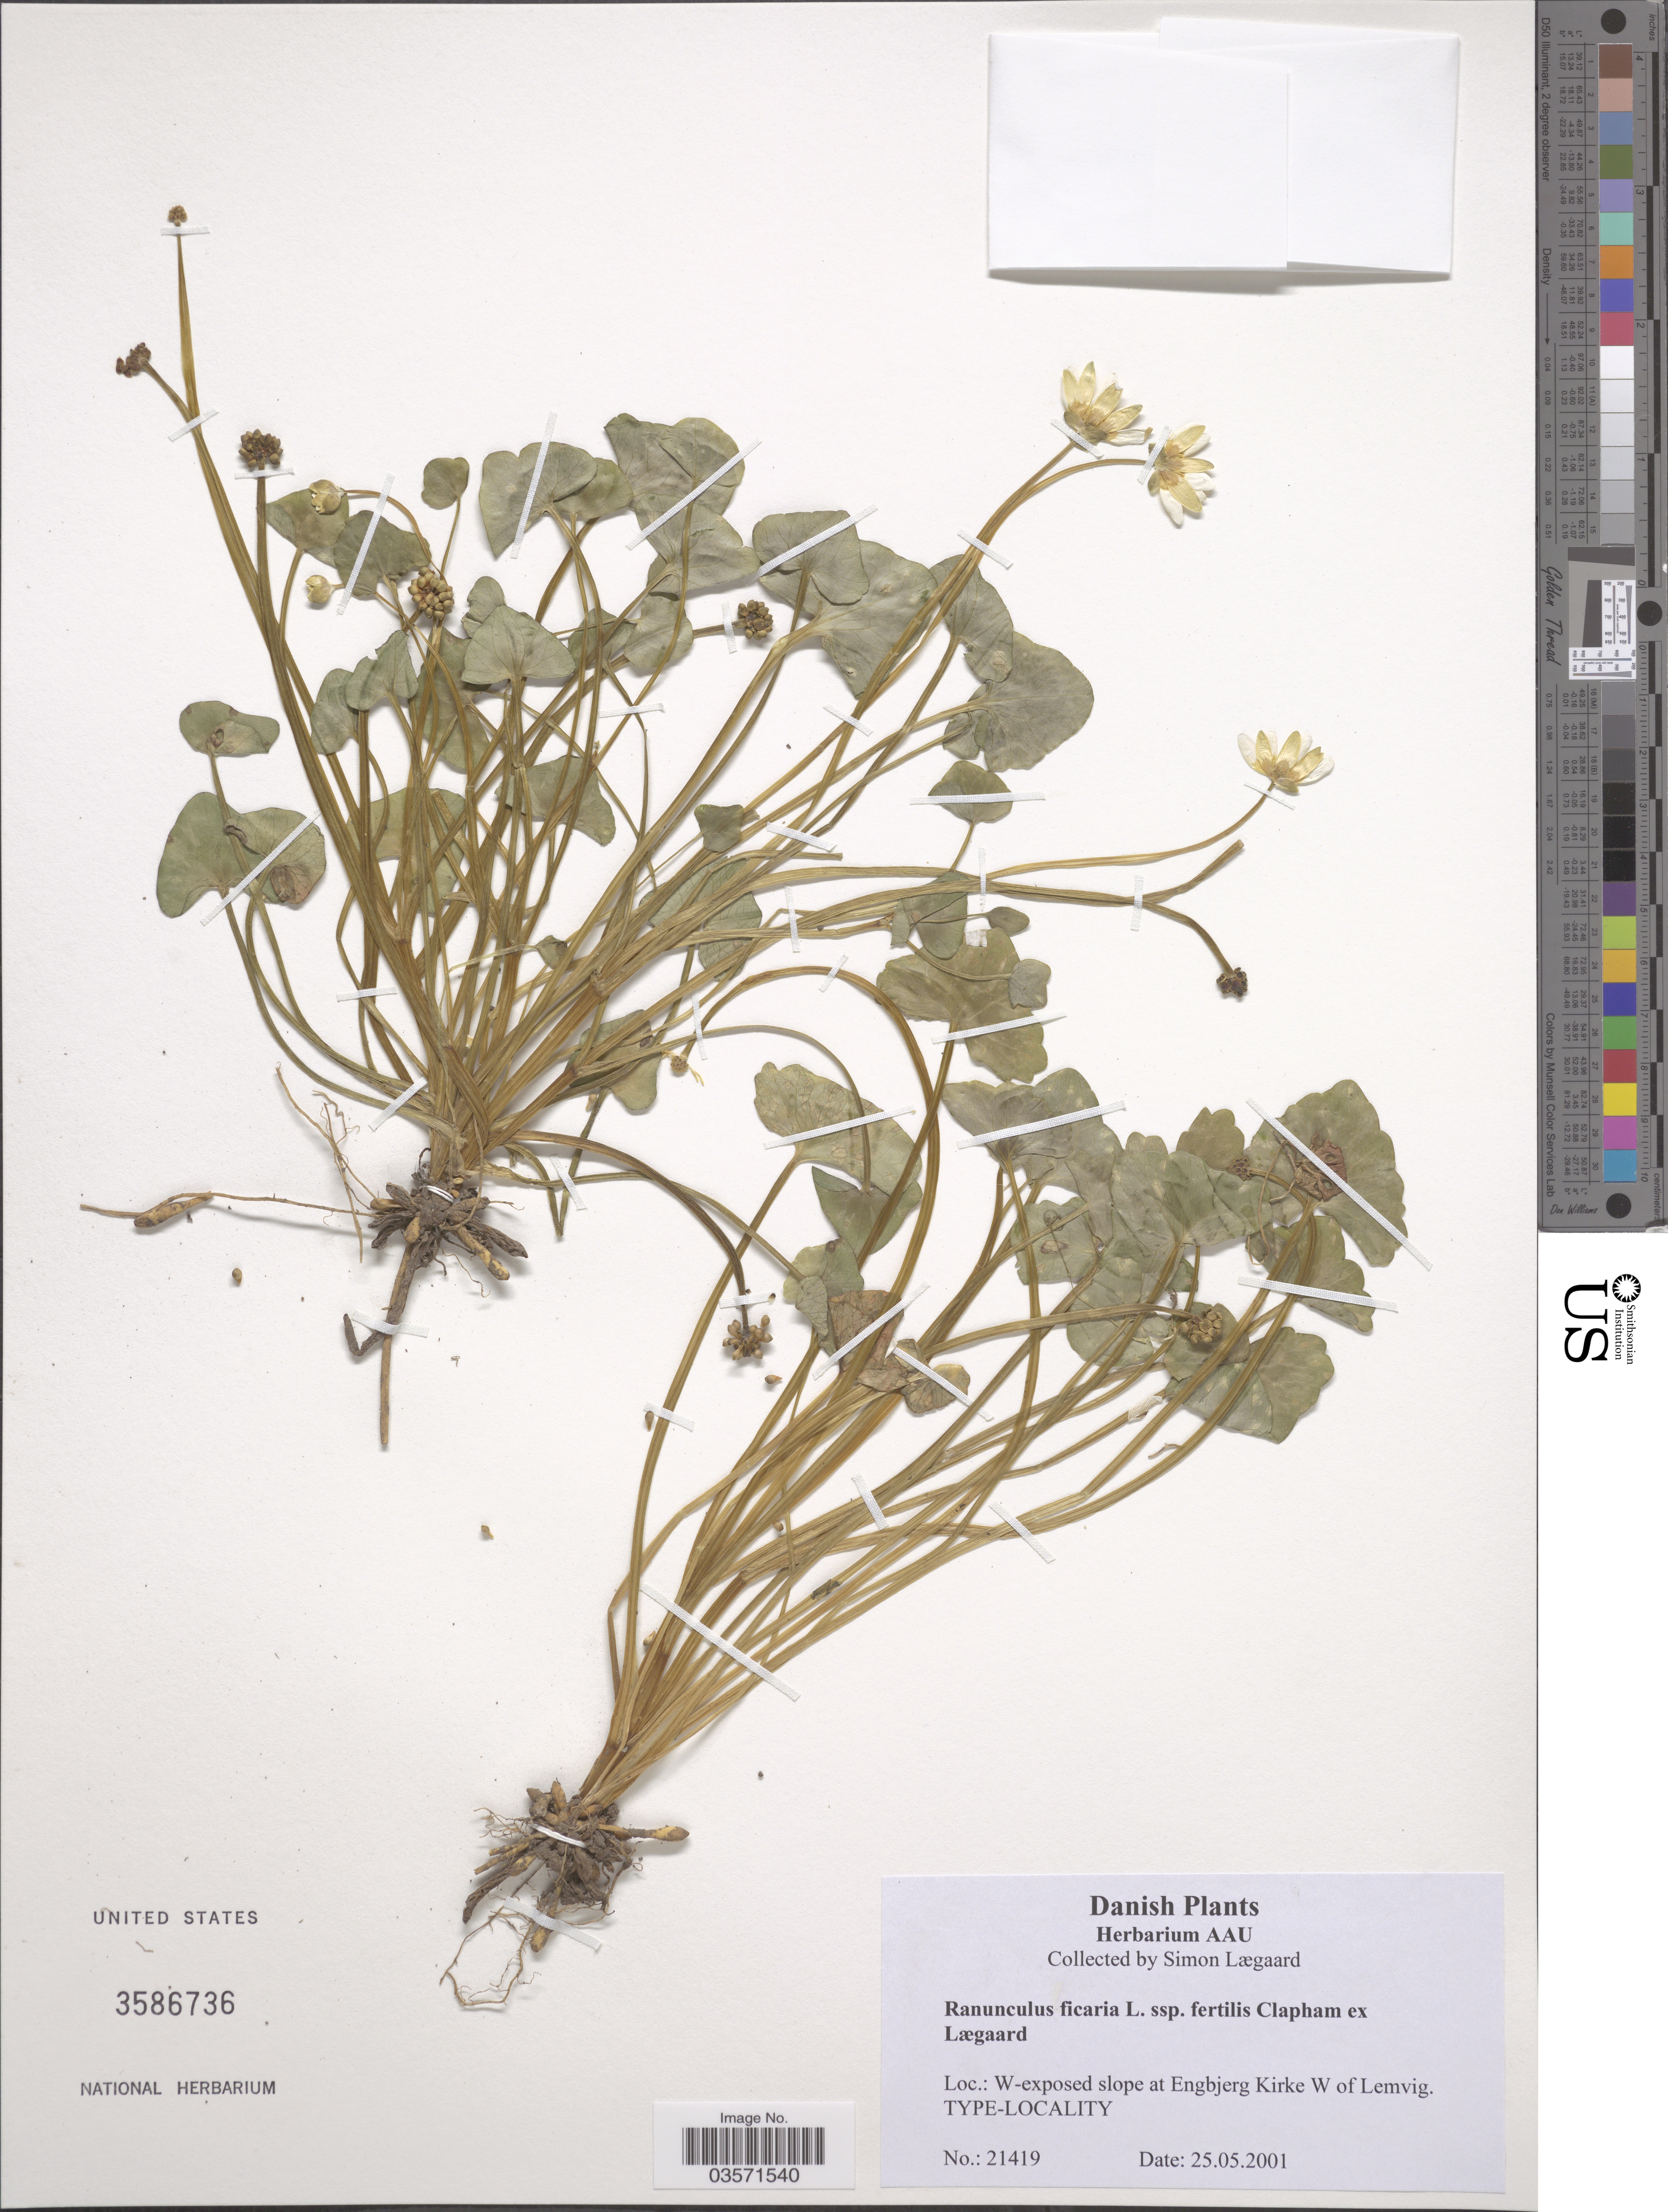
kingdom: Plantae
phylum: Tracheophyta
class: Magnoliopsida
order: Ranunculales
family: Ranunculaceae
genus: Ficaria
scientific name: Ficaria verna subsp. fertilis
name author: (A.R. Clapham ex Lægaard) Stace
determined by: Strong, M. T., (US), Smithsonian Institution - National Museum of Natural History (UNITED STATES)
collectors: S. Lægaard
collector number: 21419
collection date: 2001-05-25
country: Denmark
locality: W-exposed slope at Engbjerg Kirke W of Lemvig.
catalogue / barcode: US 3586736